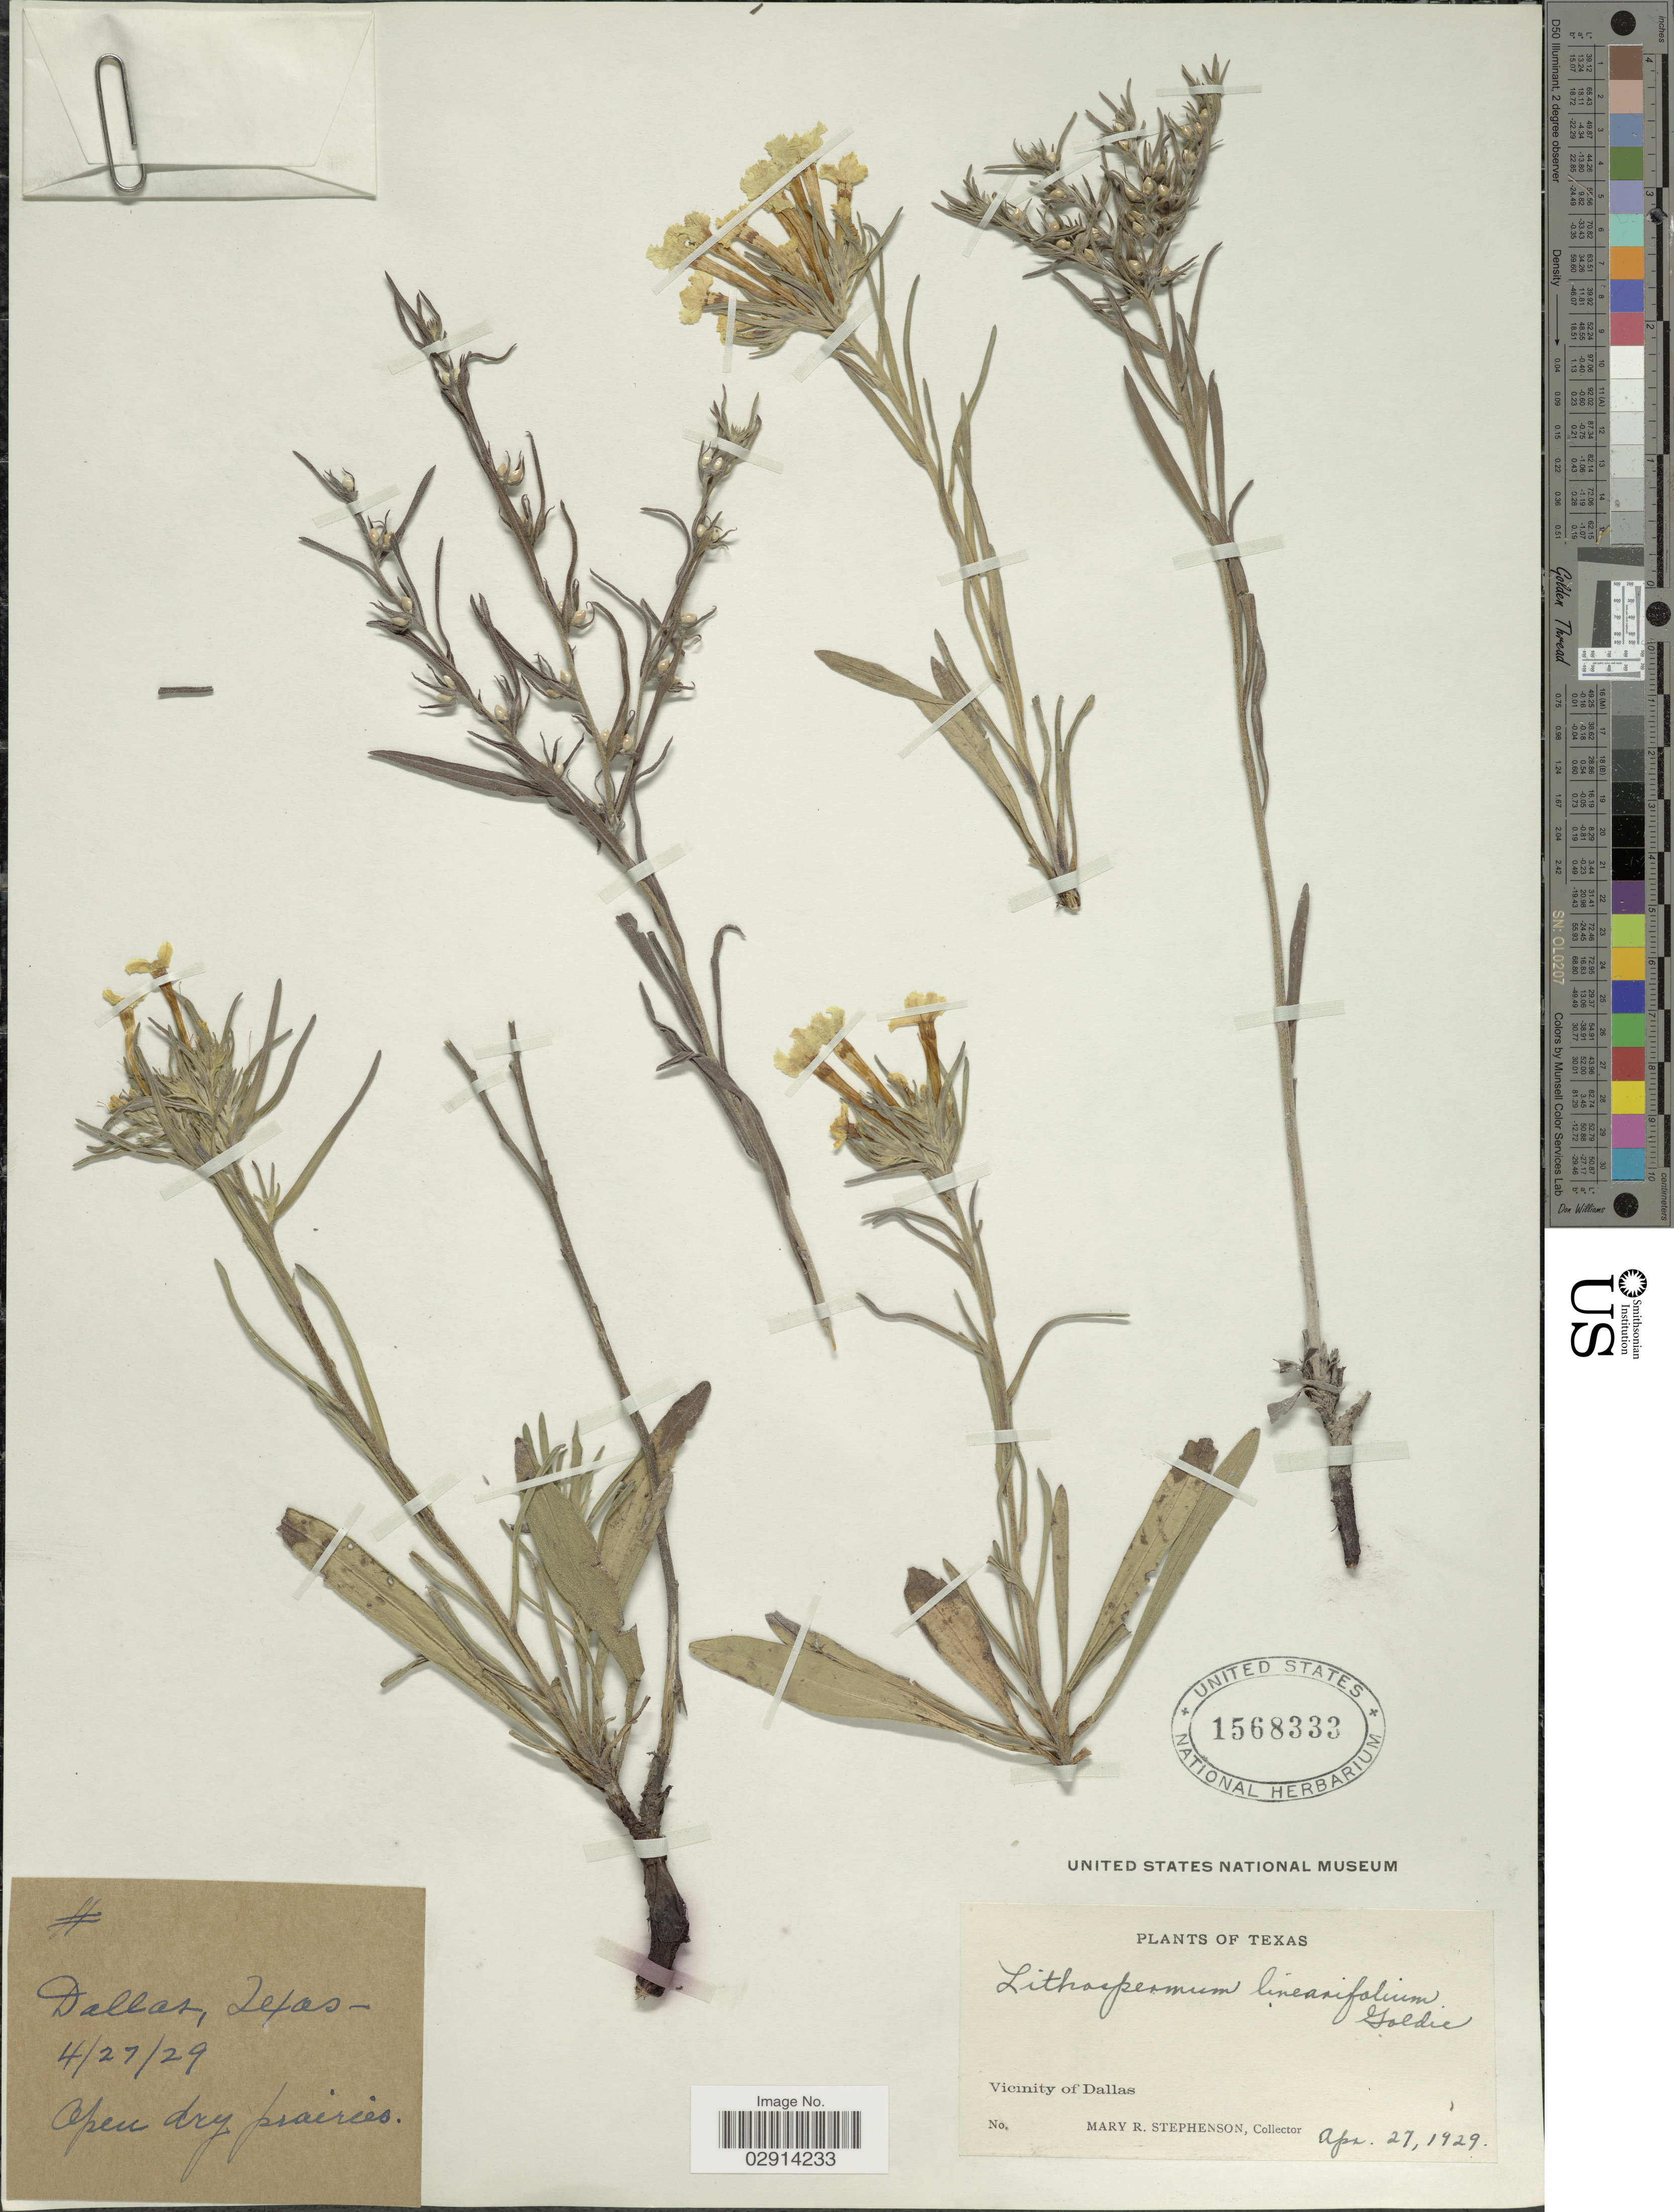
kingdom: Plantae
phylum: Tracheophyta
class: Magnoliopsida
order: Boraginales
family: Boraginaceae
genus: Lithospermum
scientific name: Lithospermum incisum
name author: Lehm.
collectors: M. Stephenson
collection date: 1929-04-27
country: United States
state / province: Texas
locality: Vicinity of Dallas.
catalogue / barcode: US 1568333